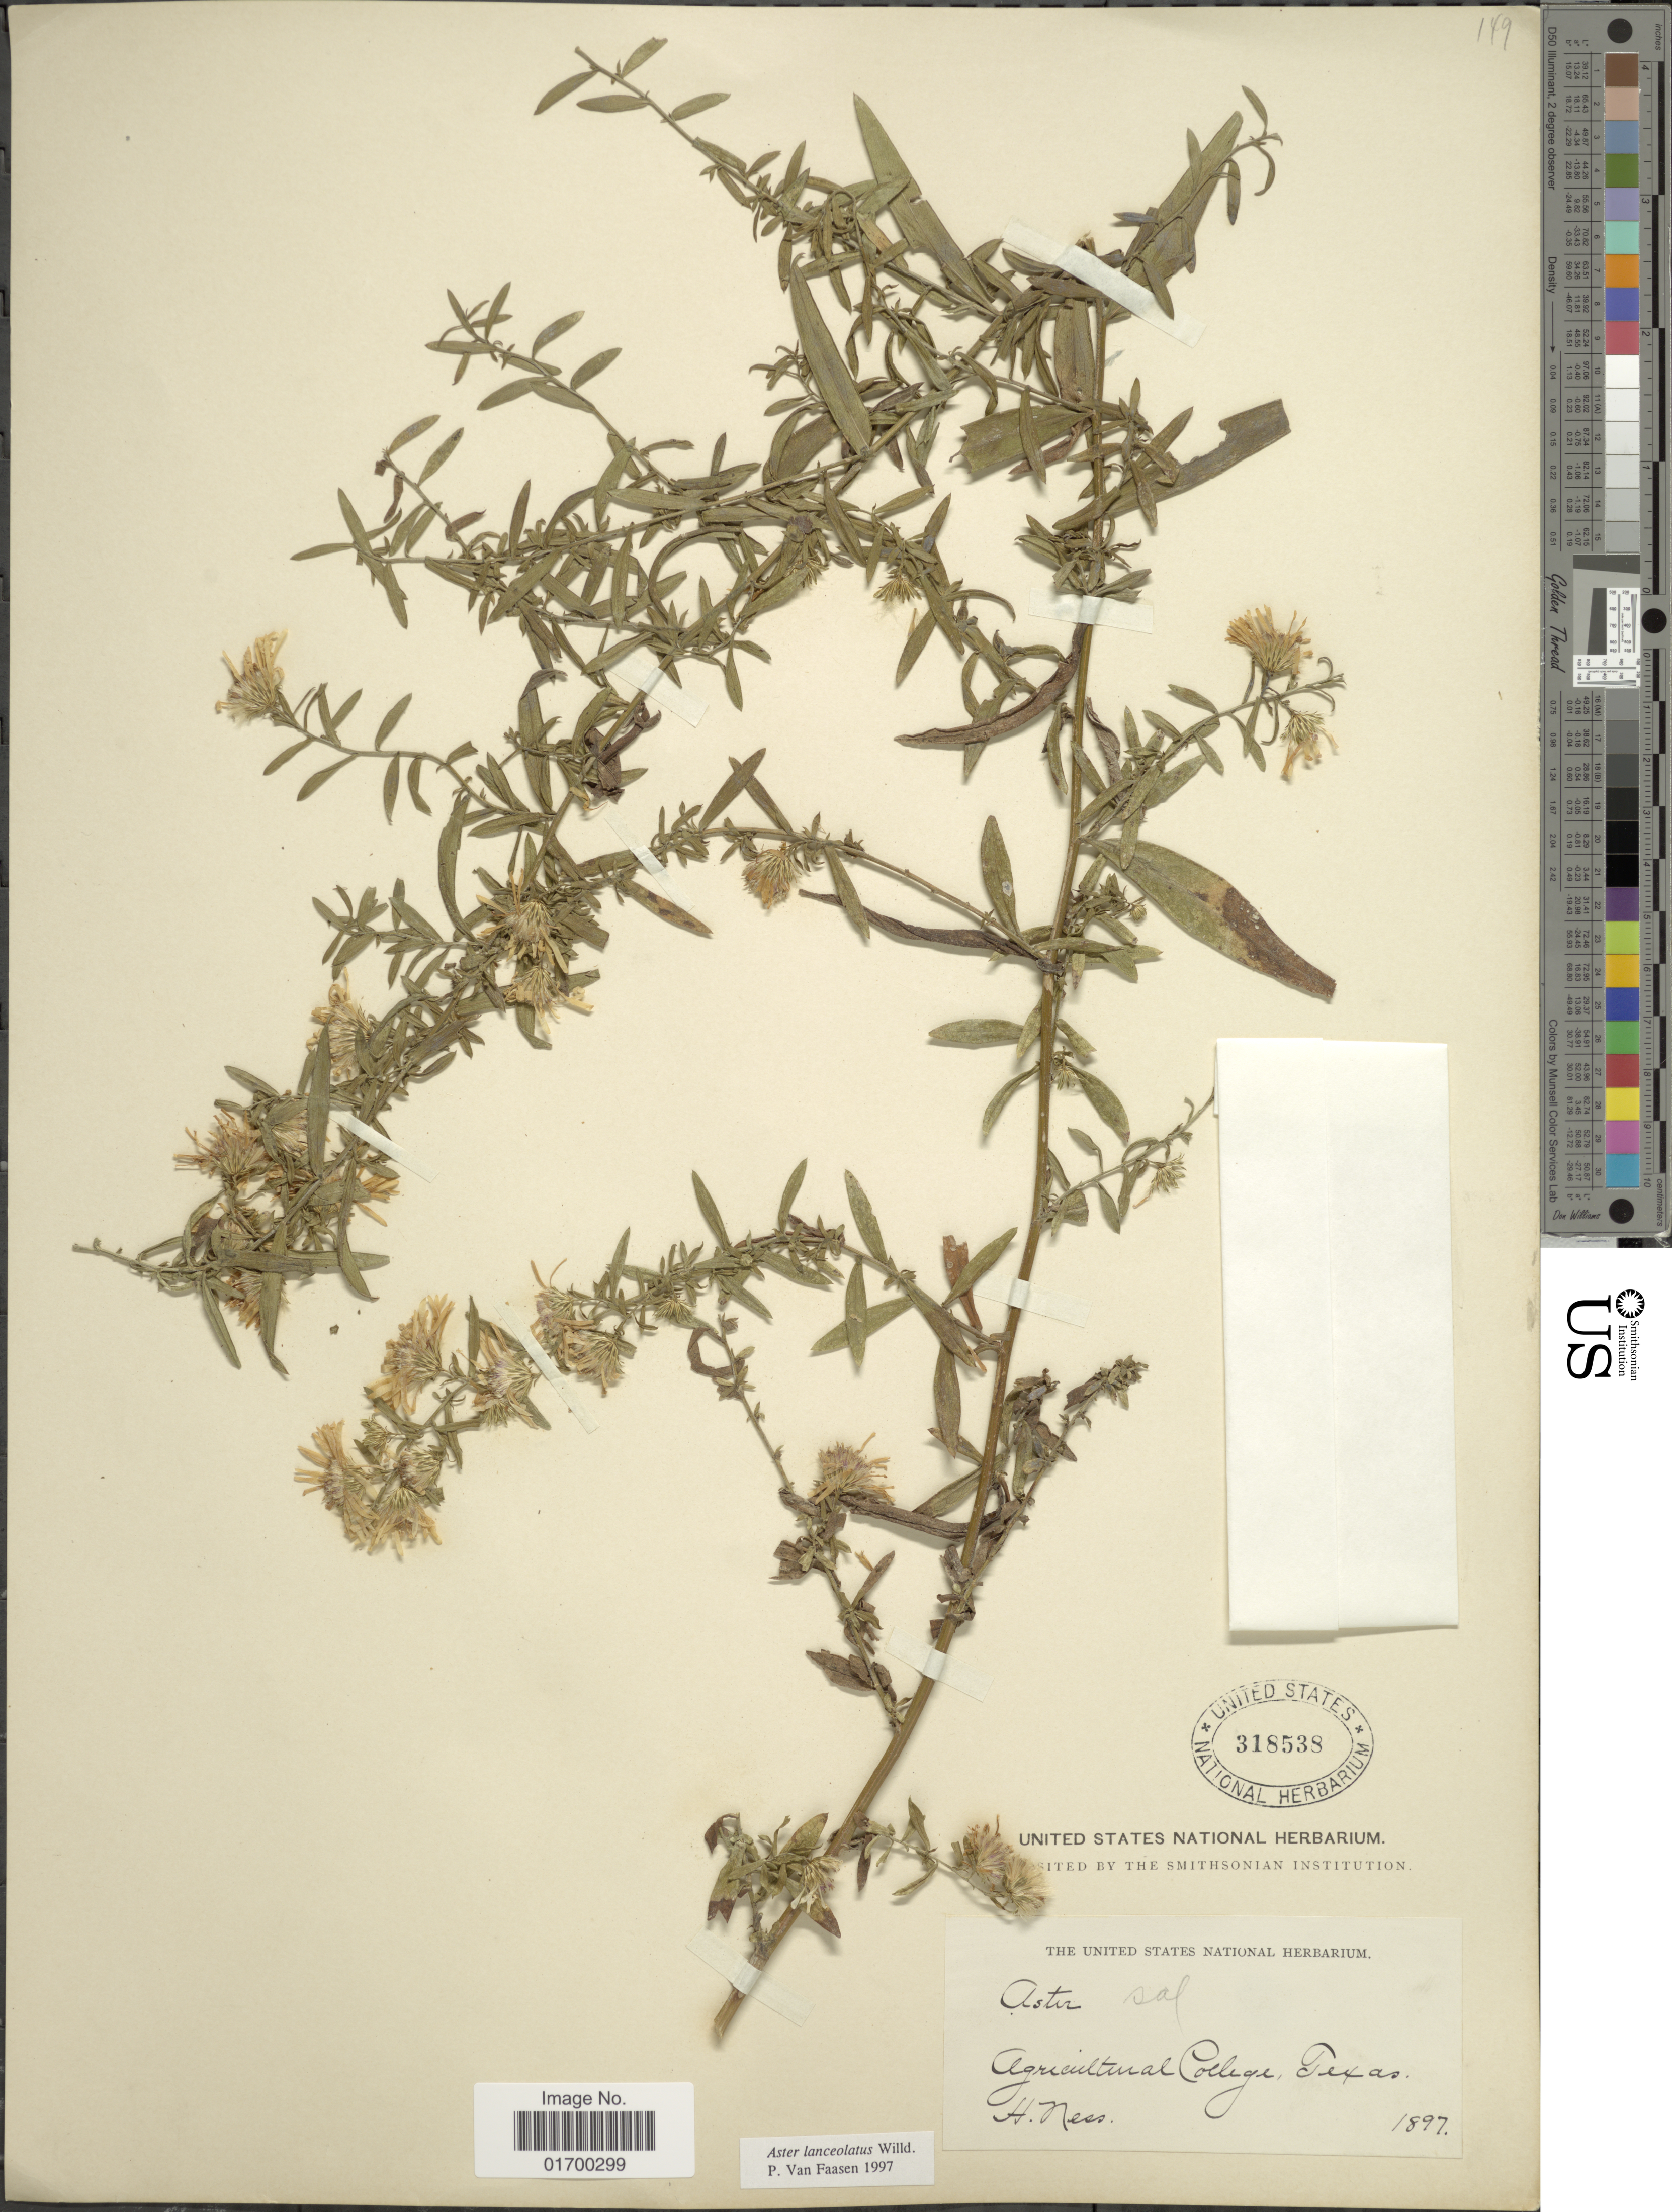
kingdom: Plantae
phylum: Tracheophyta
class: Magnoliopsida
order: Asterales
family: Asteraceae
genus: Symphyotrichum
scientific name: Symphyotrichum lanceolatum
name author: (Willd.) G.L. Nesom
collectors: H. Ness.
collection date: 1897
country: United States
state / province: Texas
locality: Agricultural College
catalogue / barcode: US 318538